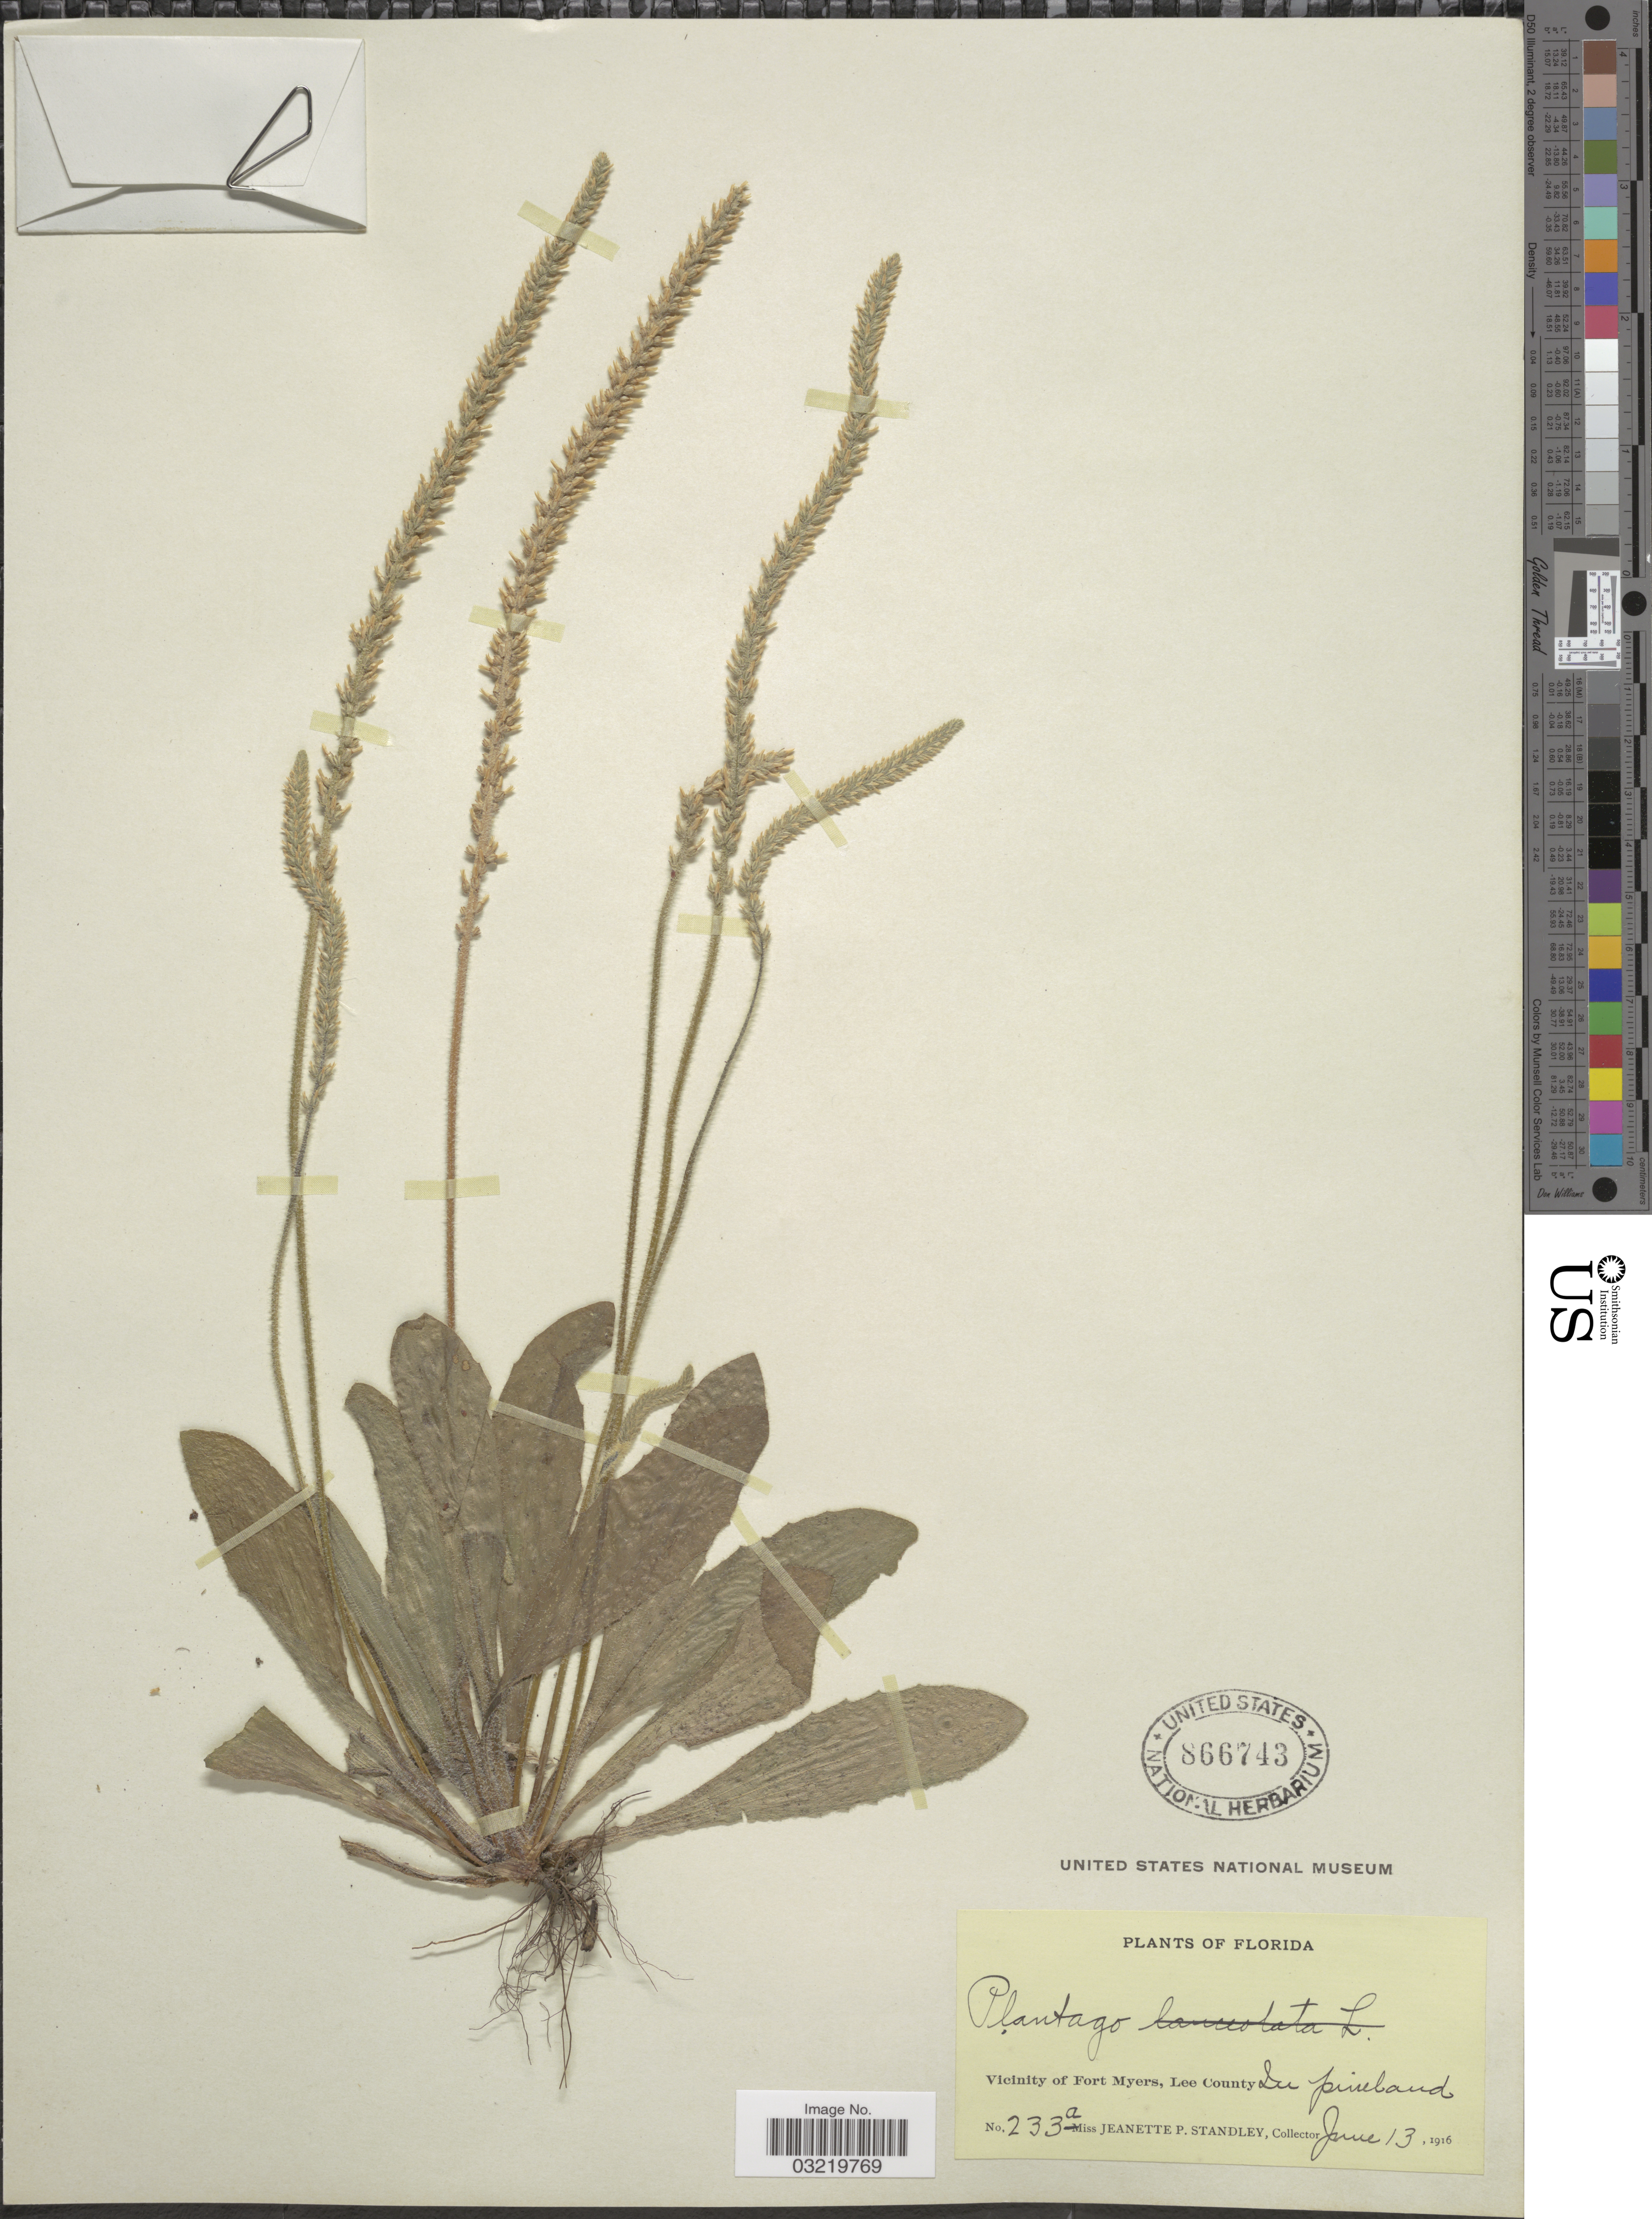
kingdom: Plantae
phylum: Tracheophyta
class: Magnoliopsida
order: Lamiales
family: Plantaginaceae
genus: Plantago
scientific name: Plantago virginica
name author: L.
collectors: J. P. Standley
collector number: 233a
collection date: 1916-06-13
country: United States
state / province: Florida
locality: Vicinity of Fort Myers, Lee County.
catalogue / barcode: US 866743